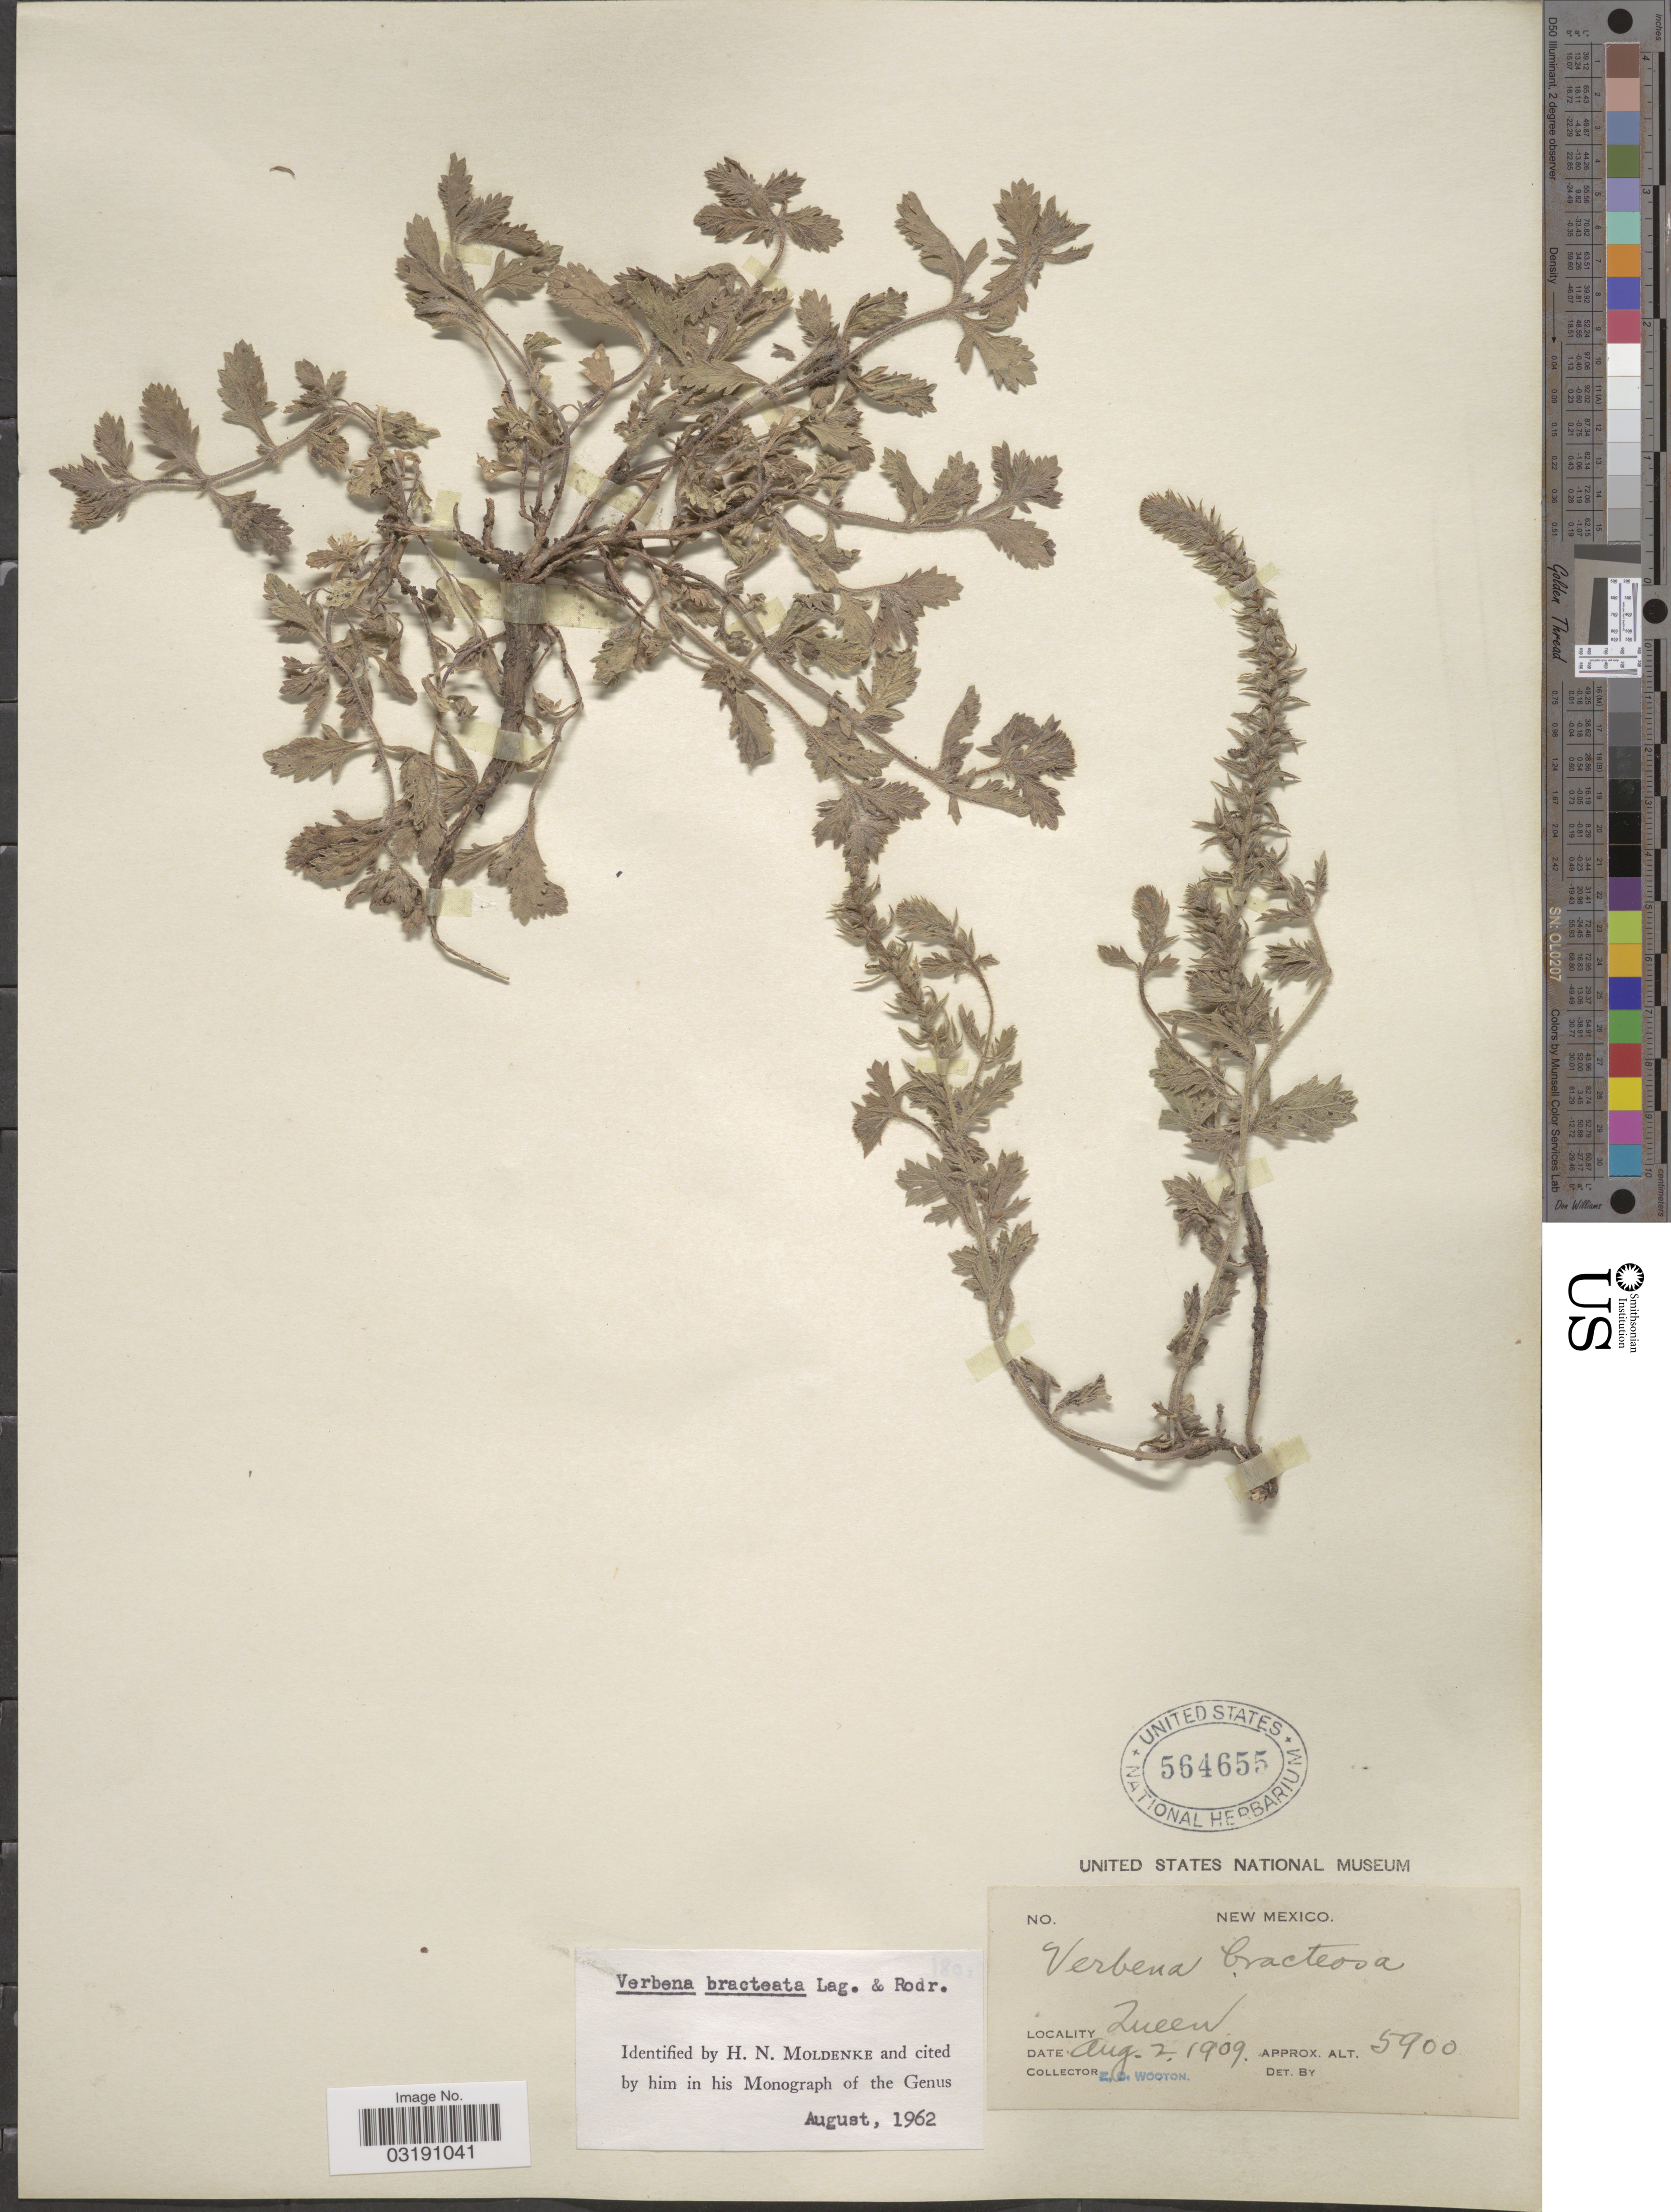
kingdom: Plantae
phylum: Tracheophyta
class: Magnoliopsida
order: Lamiales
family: Verbenaceae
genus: Verbena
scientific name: Verbena bracteata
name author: Cav. ex Lag. & Rodr.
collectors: E. O. Wooton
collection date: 1909-08-02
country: United States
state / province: New Mexico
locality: Queen.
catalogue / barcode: US 564655